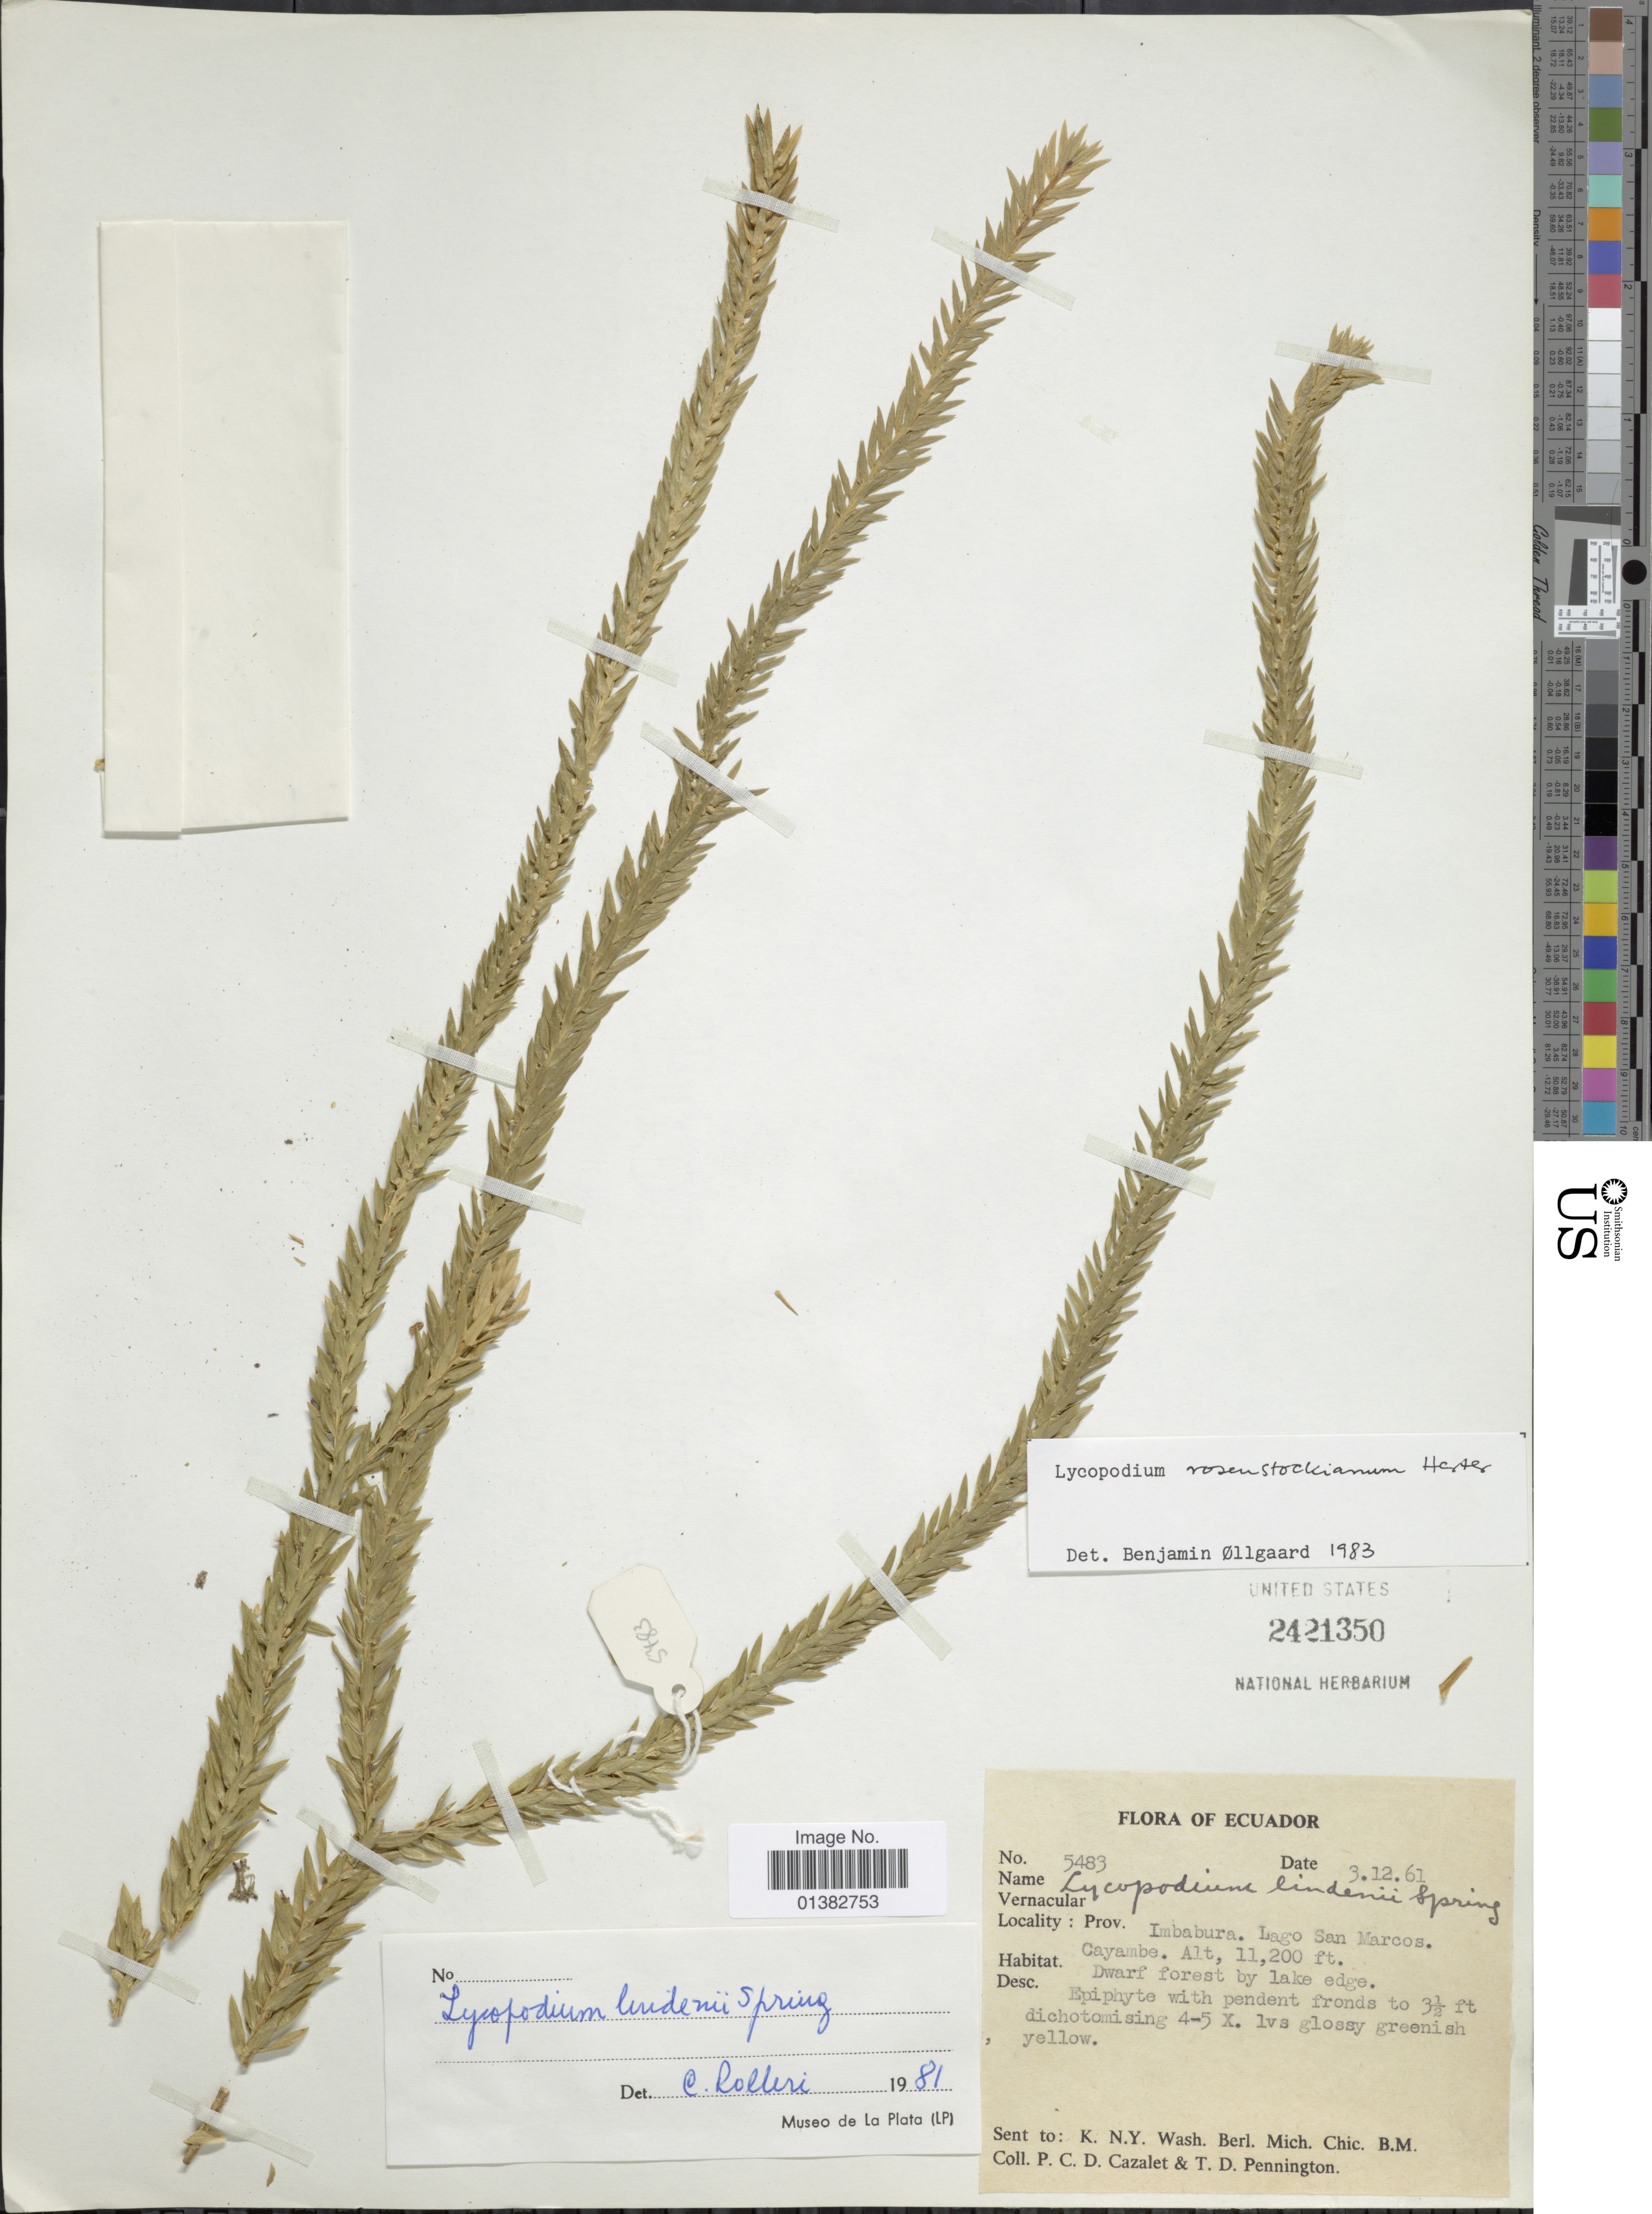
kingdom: Plantae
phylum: Tracheophyta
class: Lycopodiopsida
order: Lycopodiales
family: Lycopodiaceae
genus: Phlegmariurus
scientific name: Phlegmariurus rosenstockianus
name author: (Herter) B. Øllg.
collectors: P. C. D. Cazalet & T. D. Pennington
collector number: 5483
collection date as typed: Transcribed d/m/y: 3/12/61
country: Ecuador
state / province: Imbabura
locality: Lago San Marcos, Cayambe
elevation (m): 3414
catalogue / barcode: US 2421350